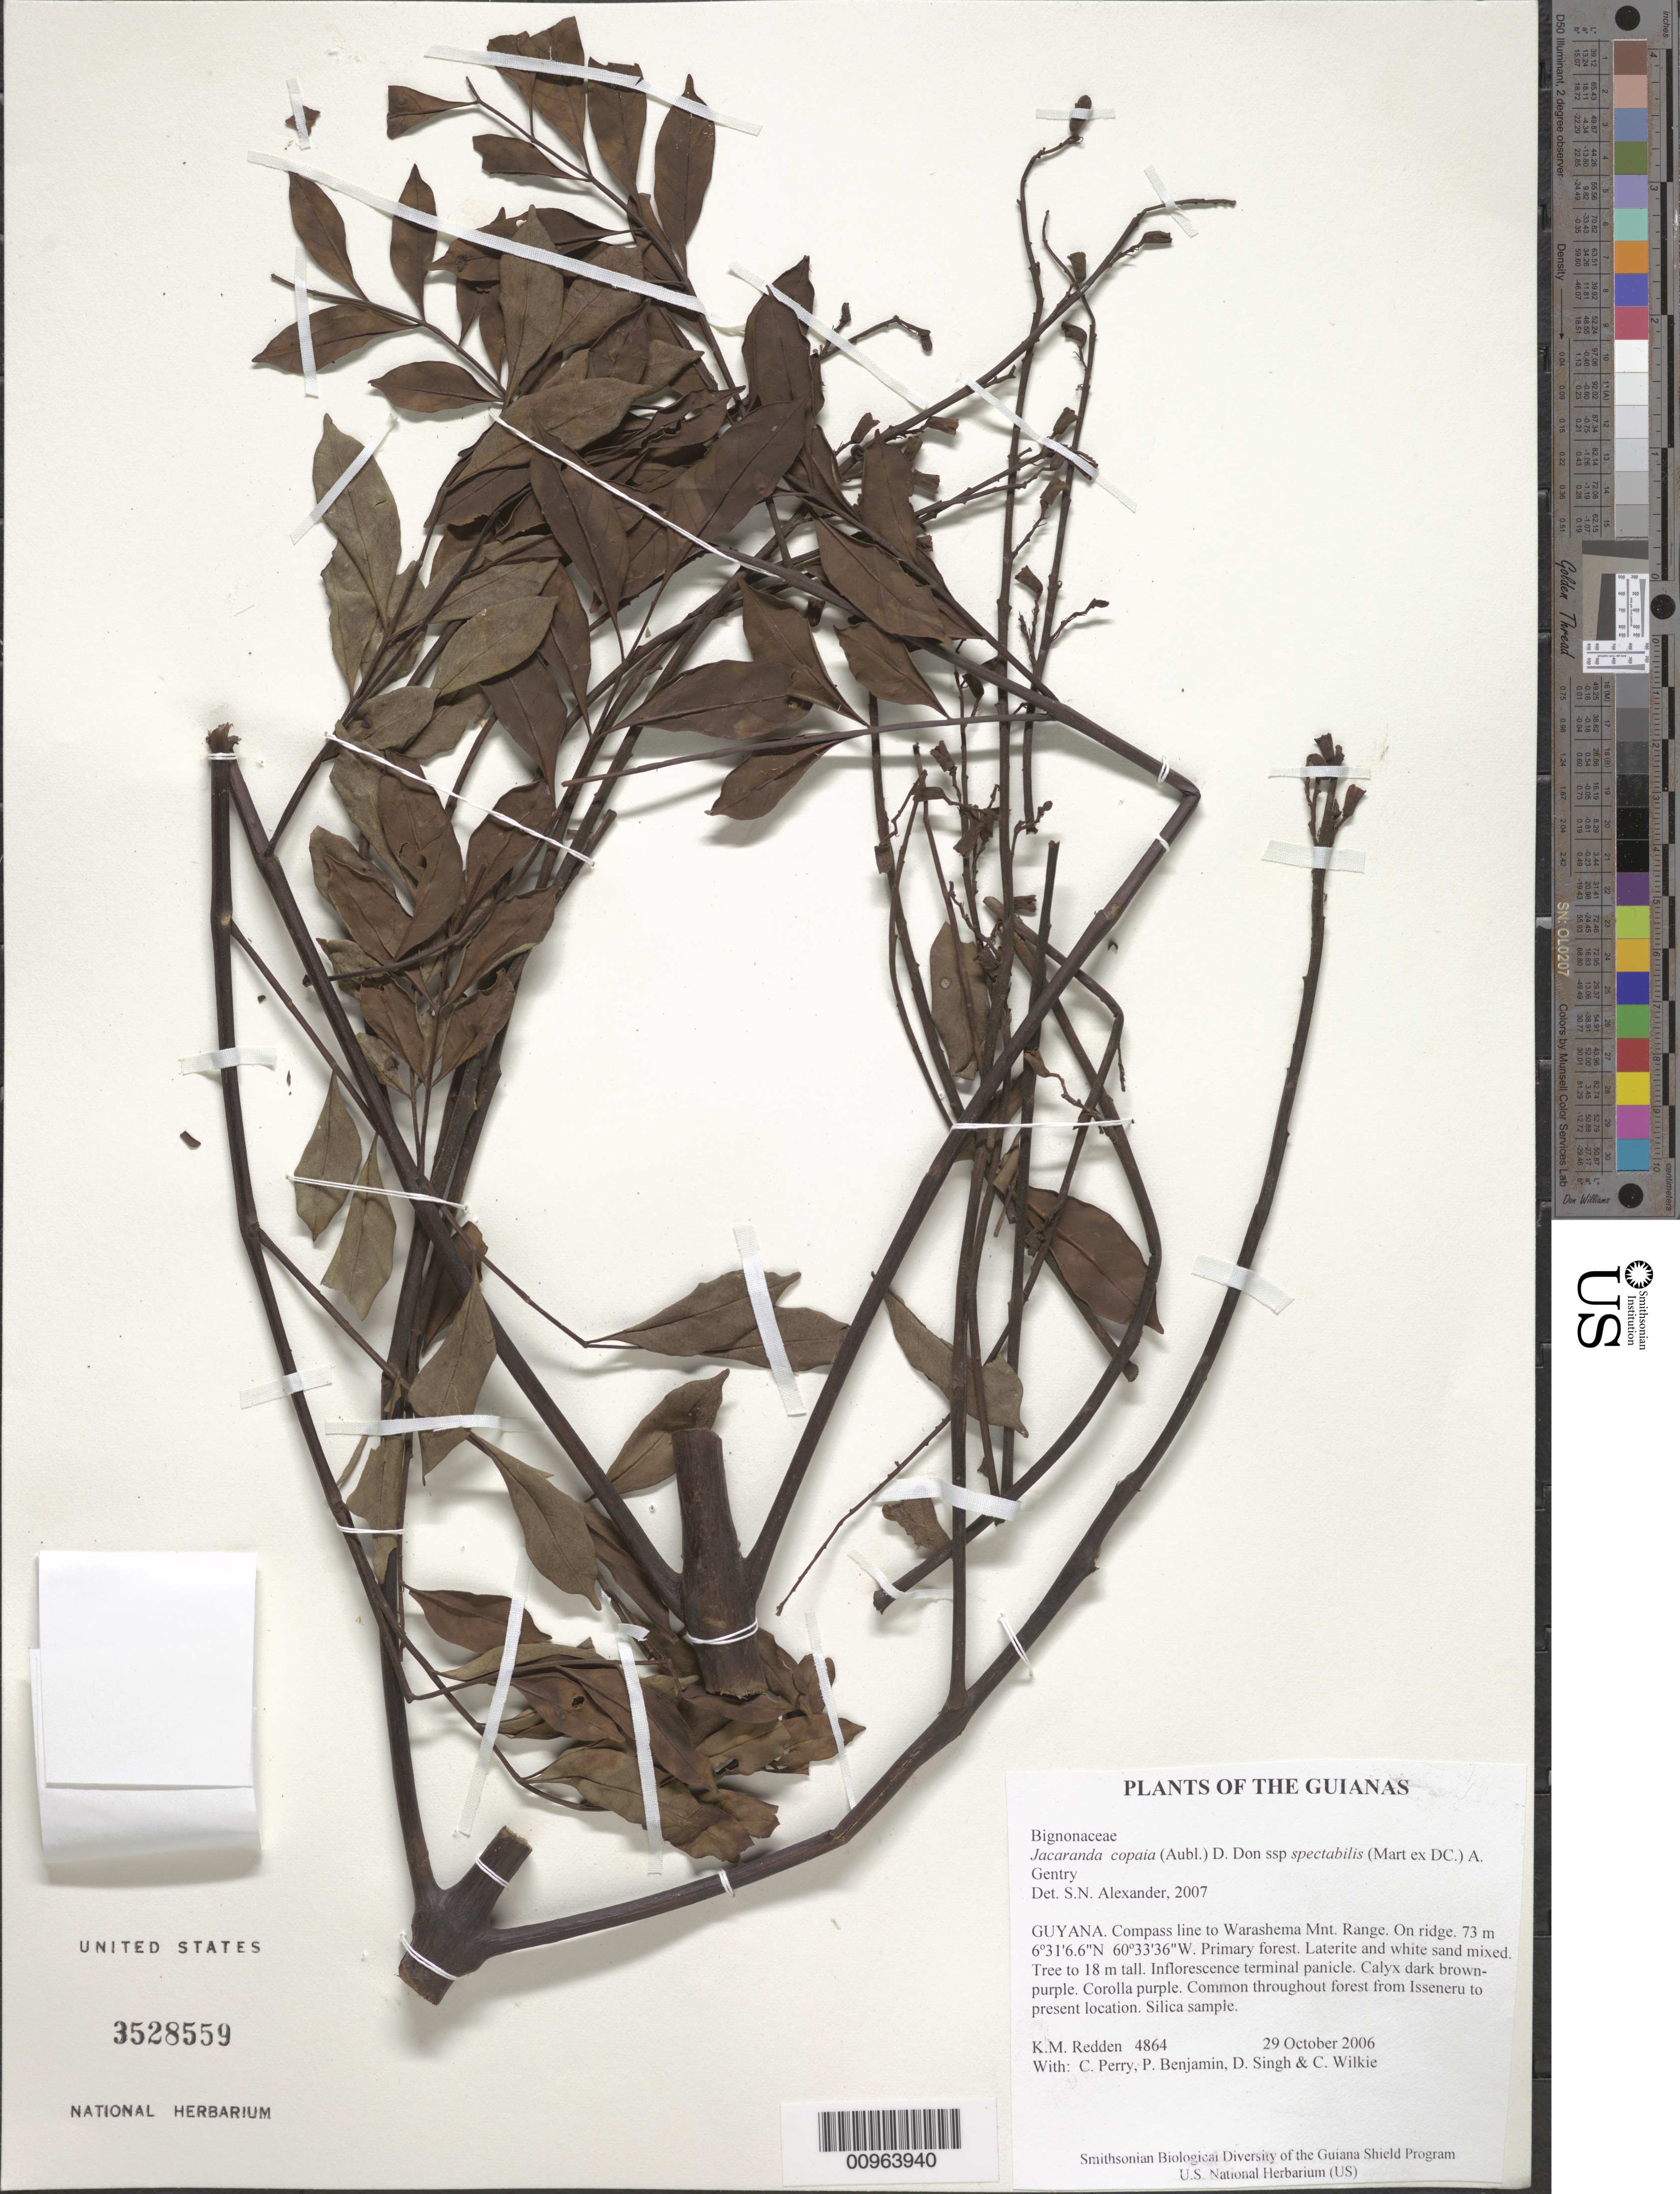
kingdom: Plantae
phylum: Tracheophyta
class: Magnoliopsida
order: Lamiales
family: Bignoniaceae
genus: Jacaranda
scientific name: Jacaranda copaia subsp. spectabilis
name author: (Mart. ex DC.) A.H. Gentry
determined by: Alexander, S. N.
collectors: K. M. Redden, C. Perry, P. Benjamin, D. Singh & C. Wilkie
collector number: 4864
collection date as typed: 29 October 2006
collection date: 2006-10-29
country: Guyana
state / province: Cuyuni-Mazaruni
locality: Compass line to Warashema Mnt. Range. On ridge.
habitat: Primary forest. Laterite and white sand mixed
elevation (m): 73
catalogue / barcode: US 3528559